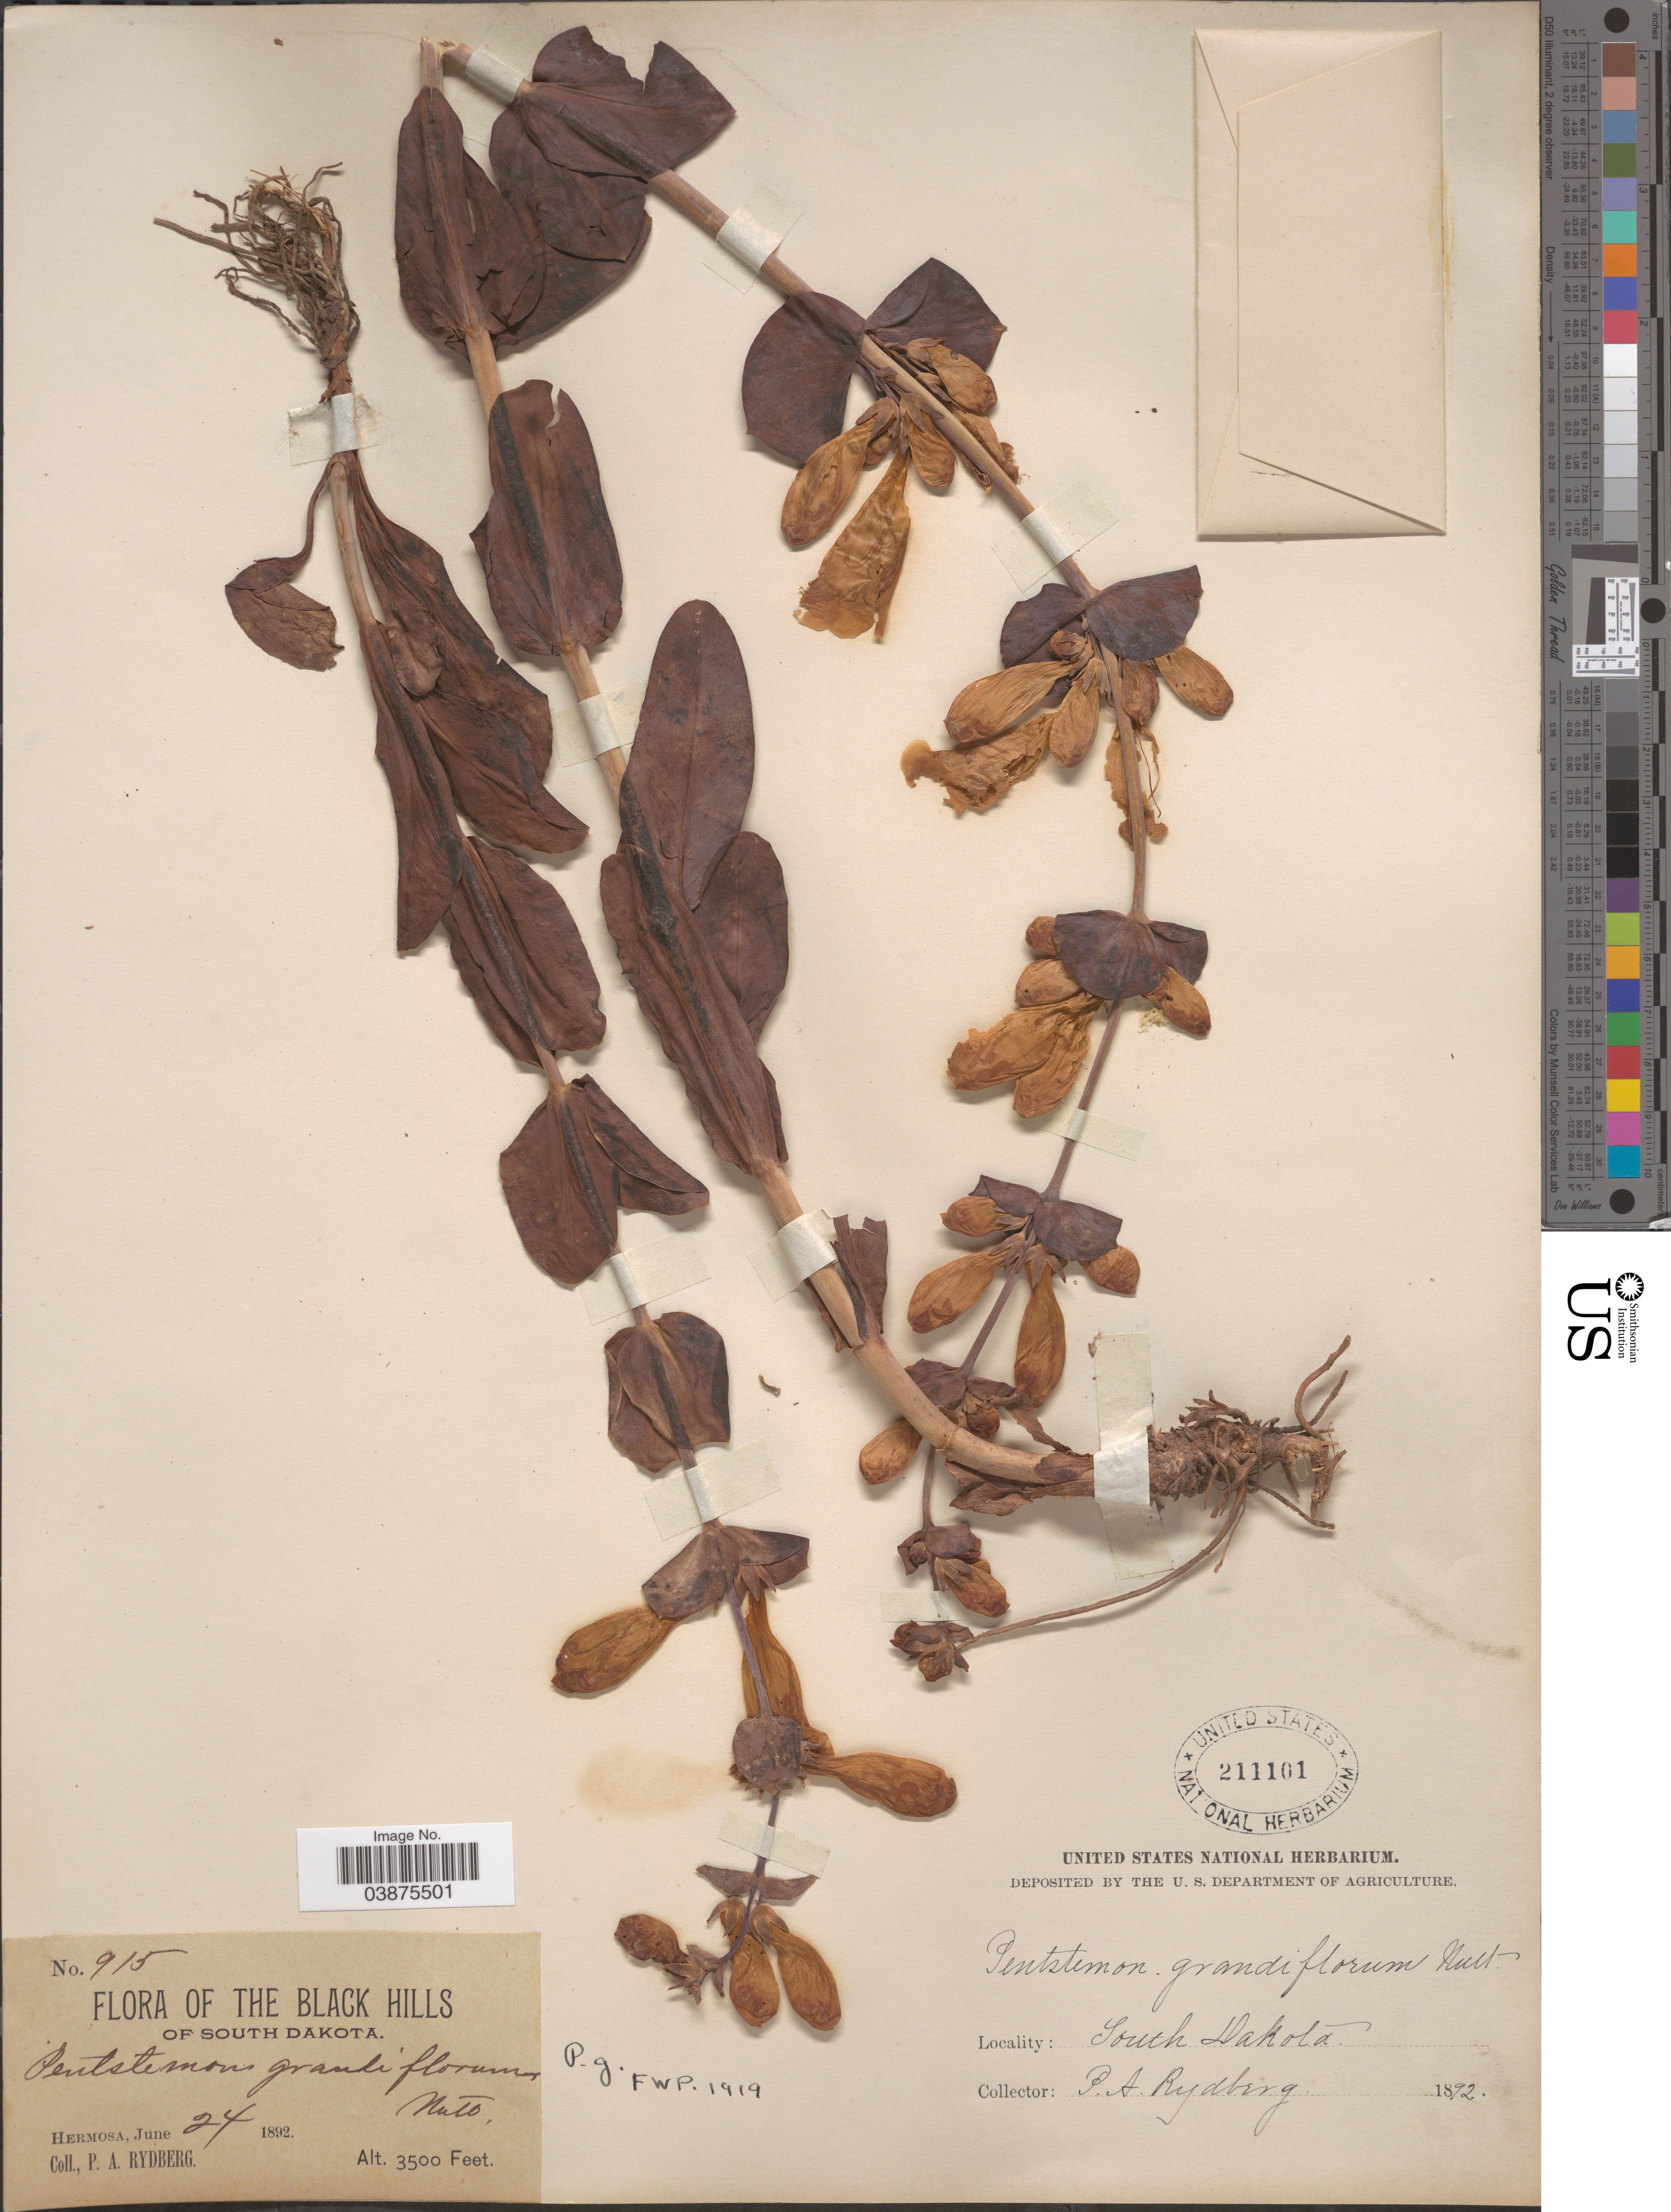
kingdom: Plantae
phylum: Tracheophyta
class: Magnoliopsida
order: Lamiales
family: Plantaginaceae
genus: Penstemon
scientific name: Penstemon grandiflorus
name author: Nutt.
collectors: P. A. Rydberg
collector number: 915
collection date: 1892-06-24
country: United States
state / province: South Dakota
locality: The Black Hills of South Dakota. Hermosa.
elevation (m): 1067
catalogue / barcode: US 211101